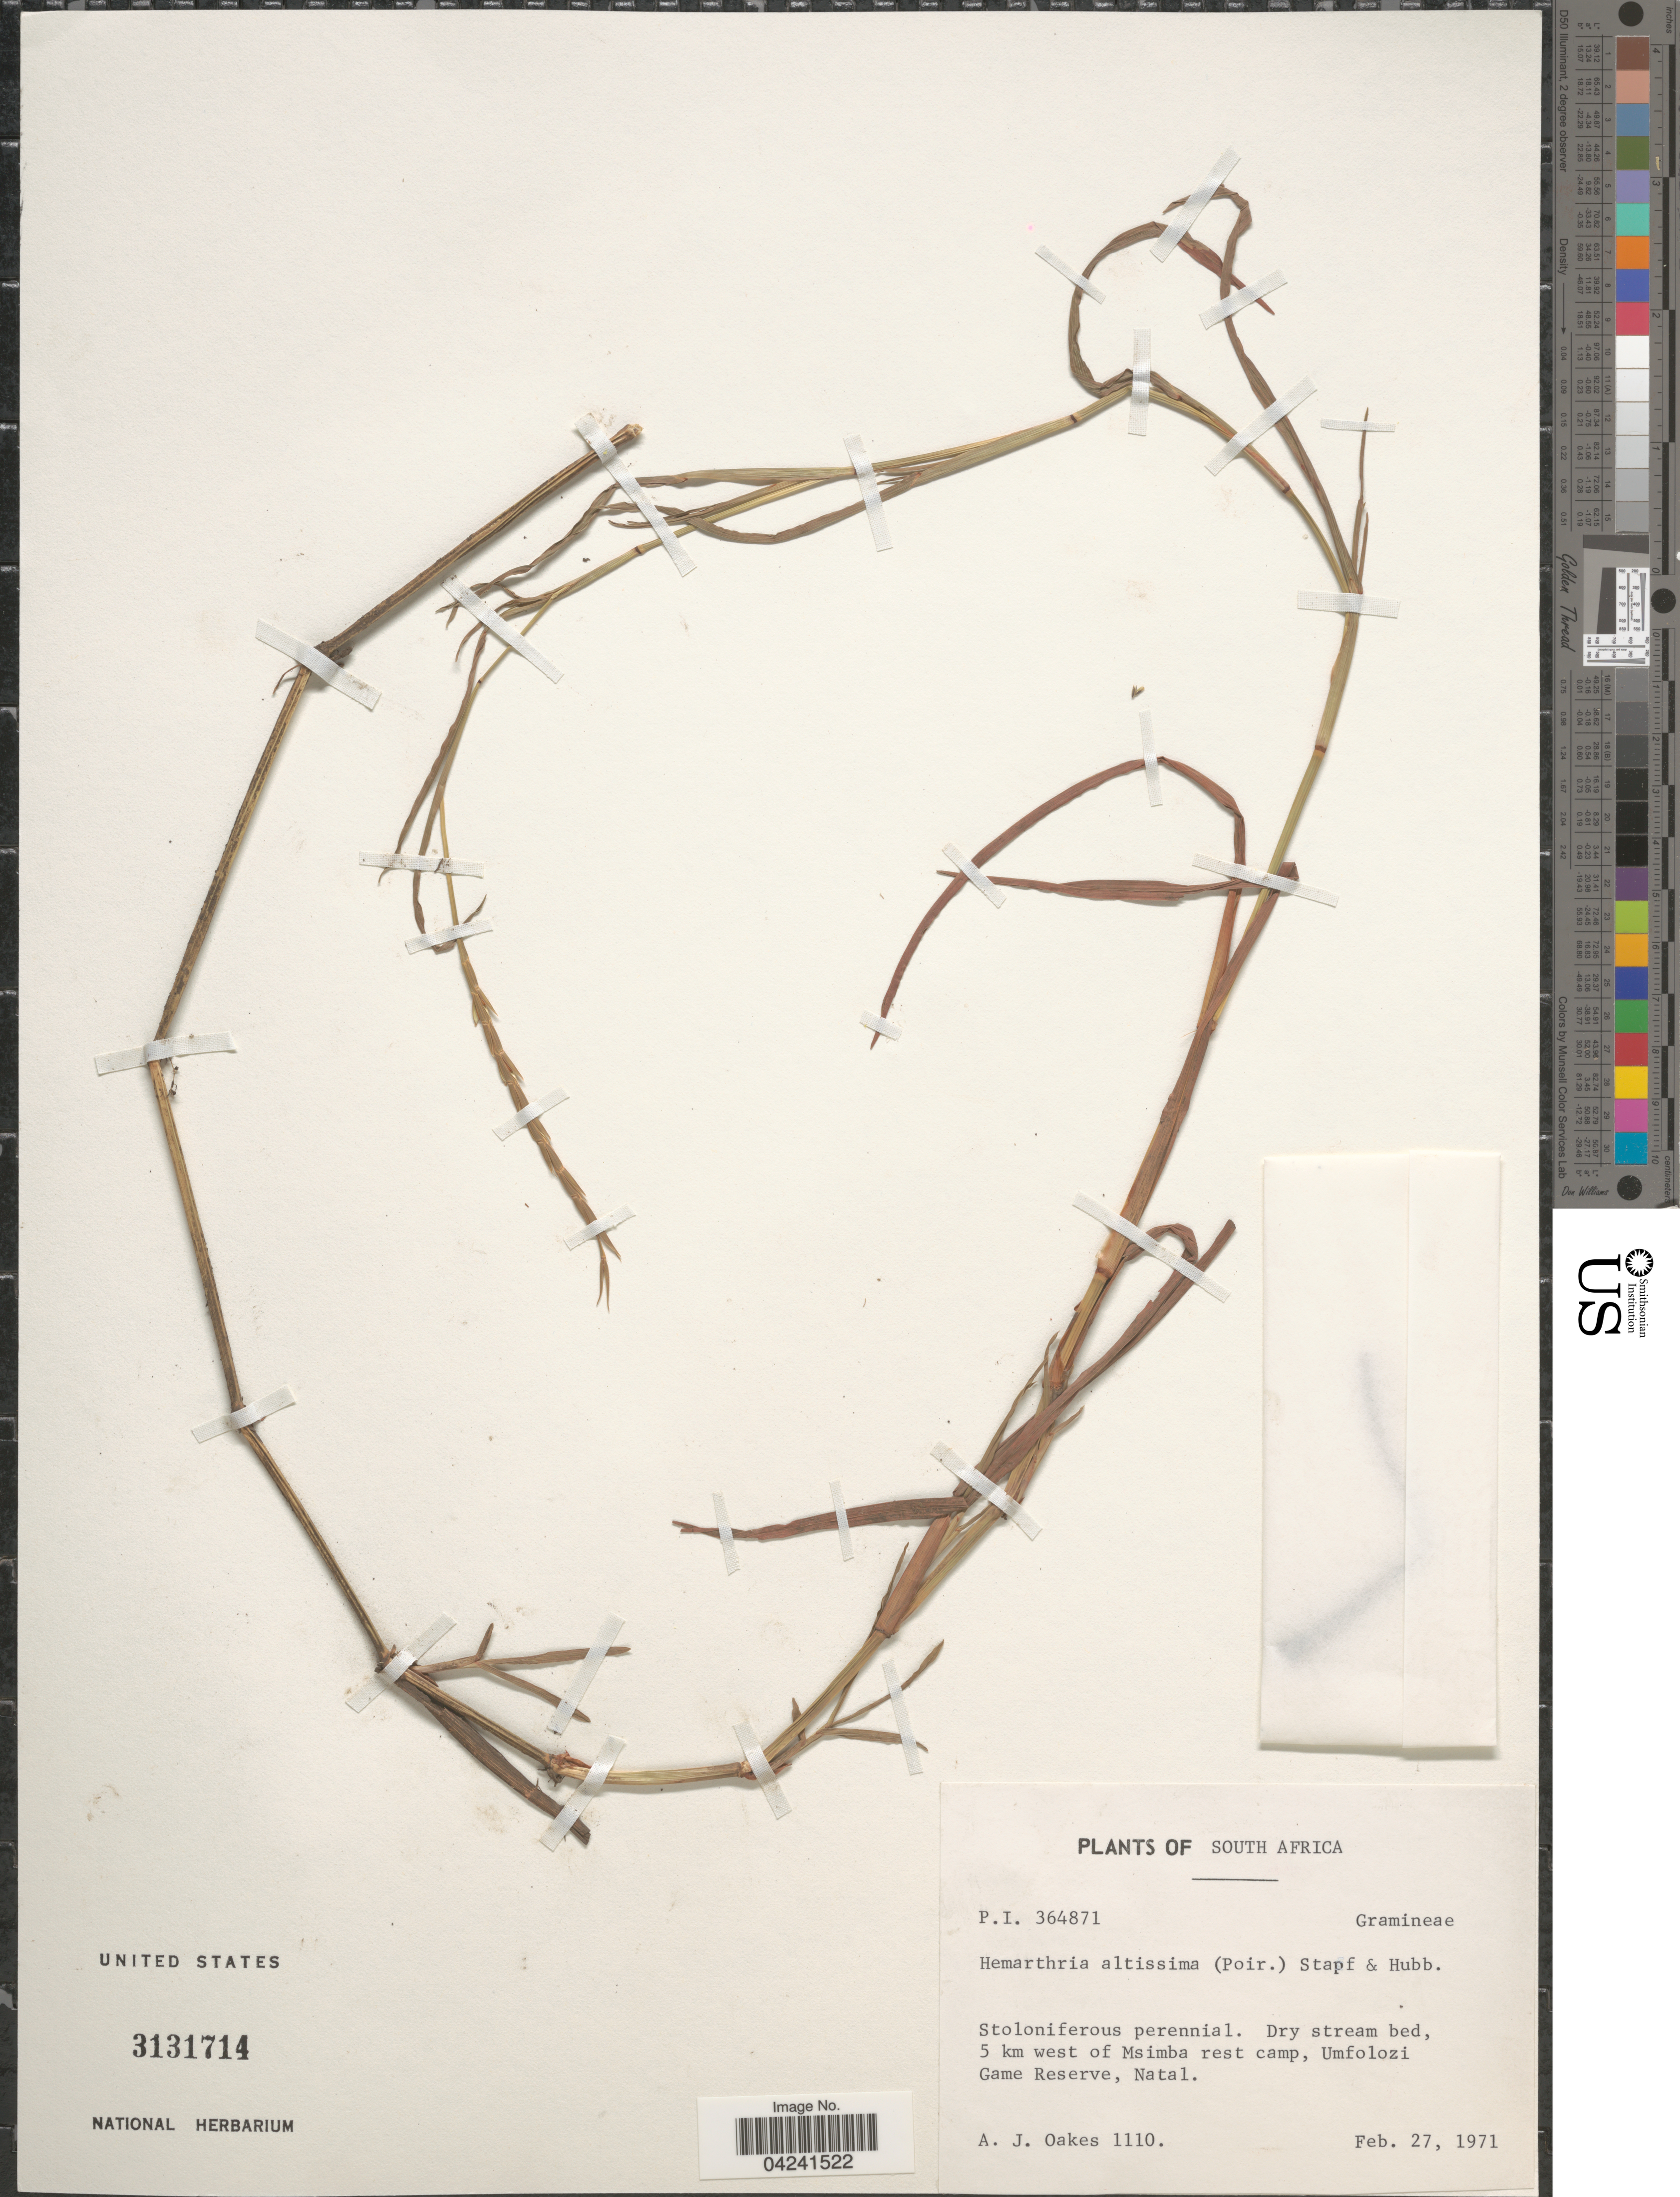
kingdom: Plantae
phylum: Tracheophyta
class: Liliopsida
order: Poales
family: Poaceae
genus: Hemarthria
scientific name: Hemarthria altissima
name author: (Poir.) Stapf & C. E. Hubb.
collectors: A. Oakes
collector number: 1110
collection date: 1971-02-27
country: South Africa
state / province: KwaZulu-Natal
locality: Dry stream bed, 5 km west of Msimba rest camp, Umfolozi Game Reserve, Natal.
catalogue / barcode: US 3131714